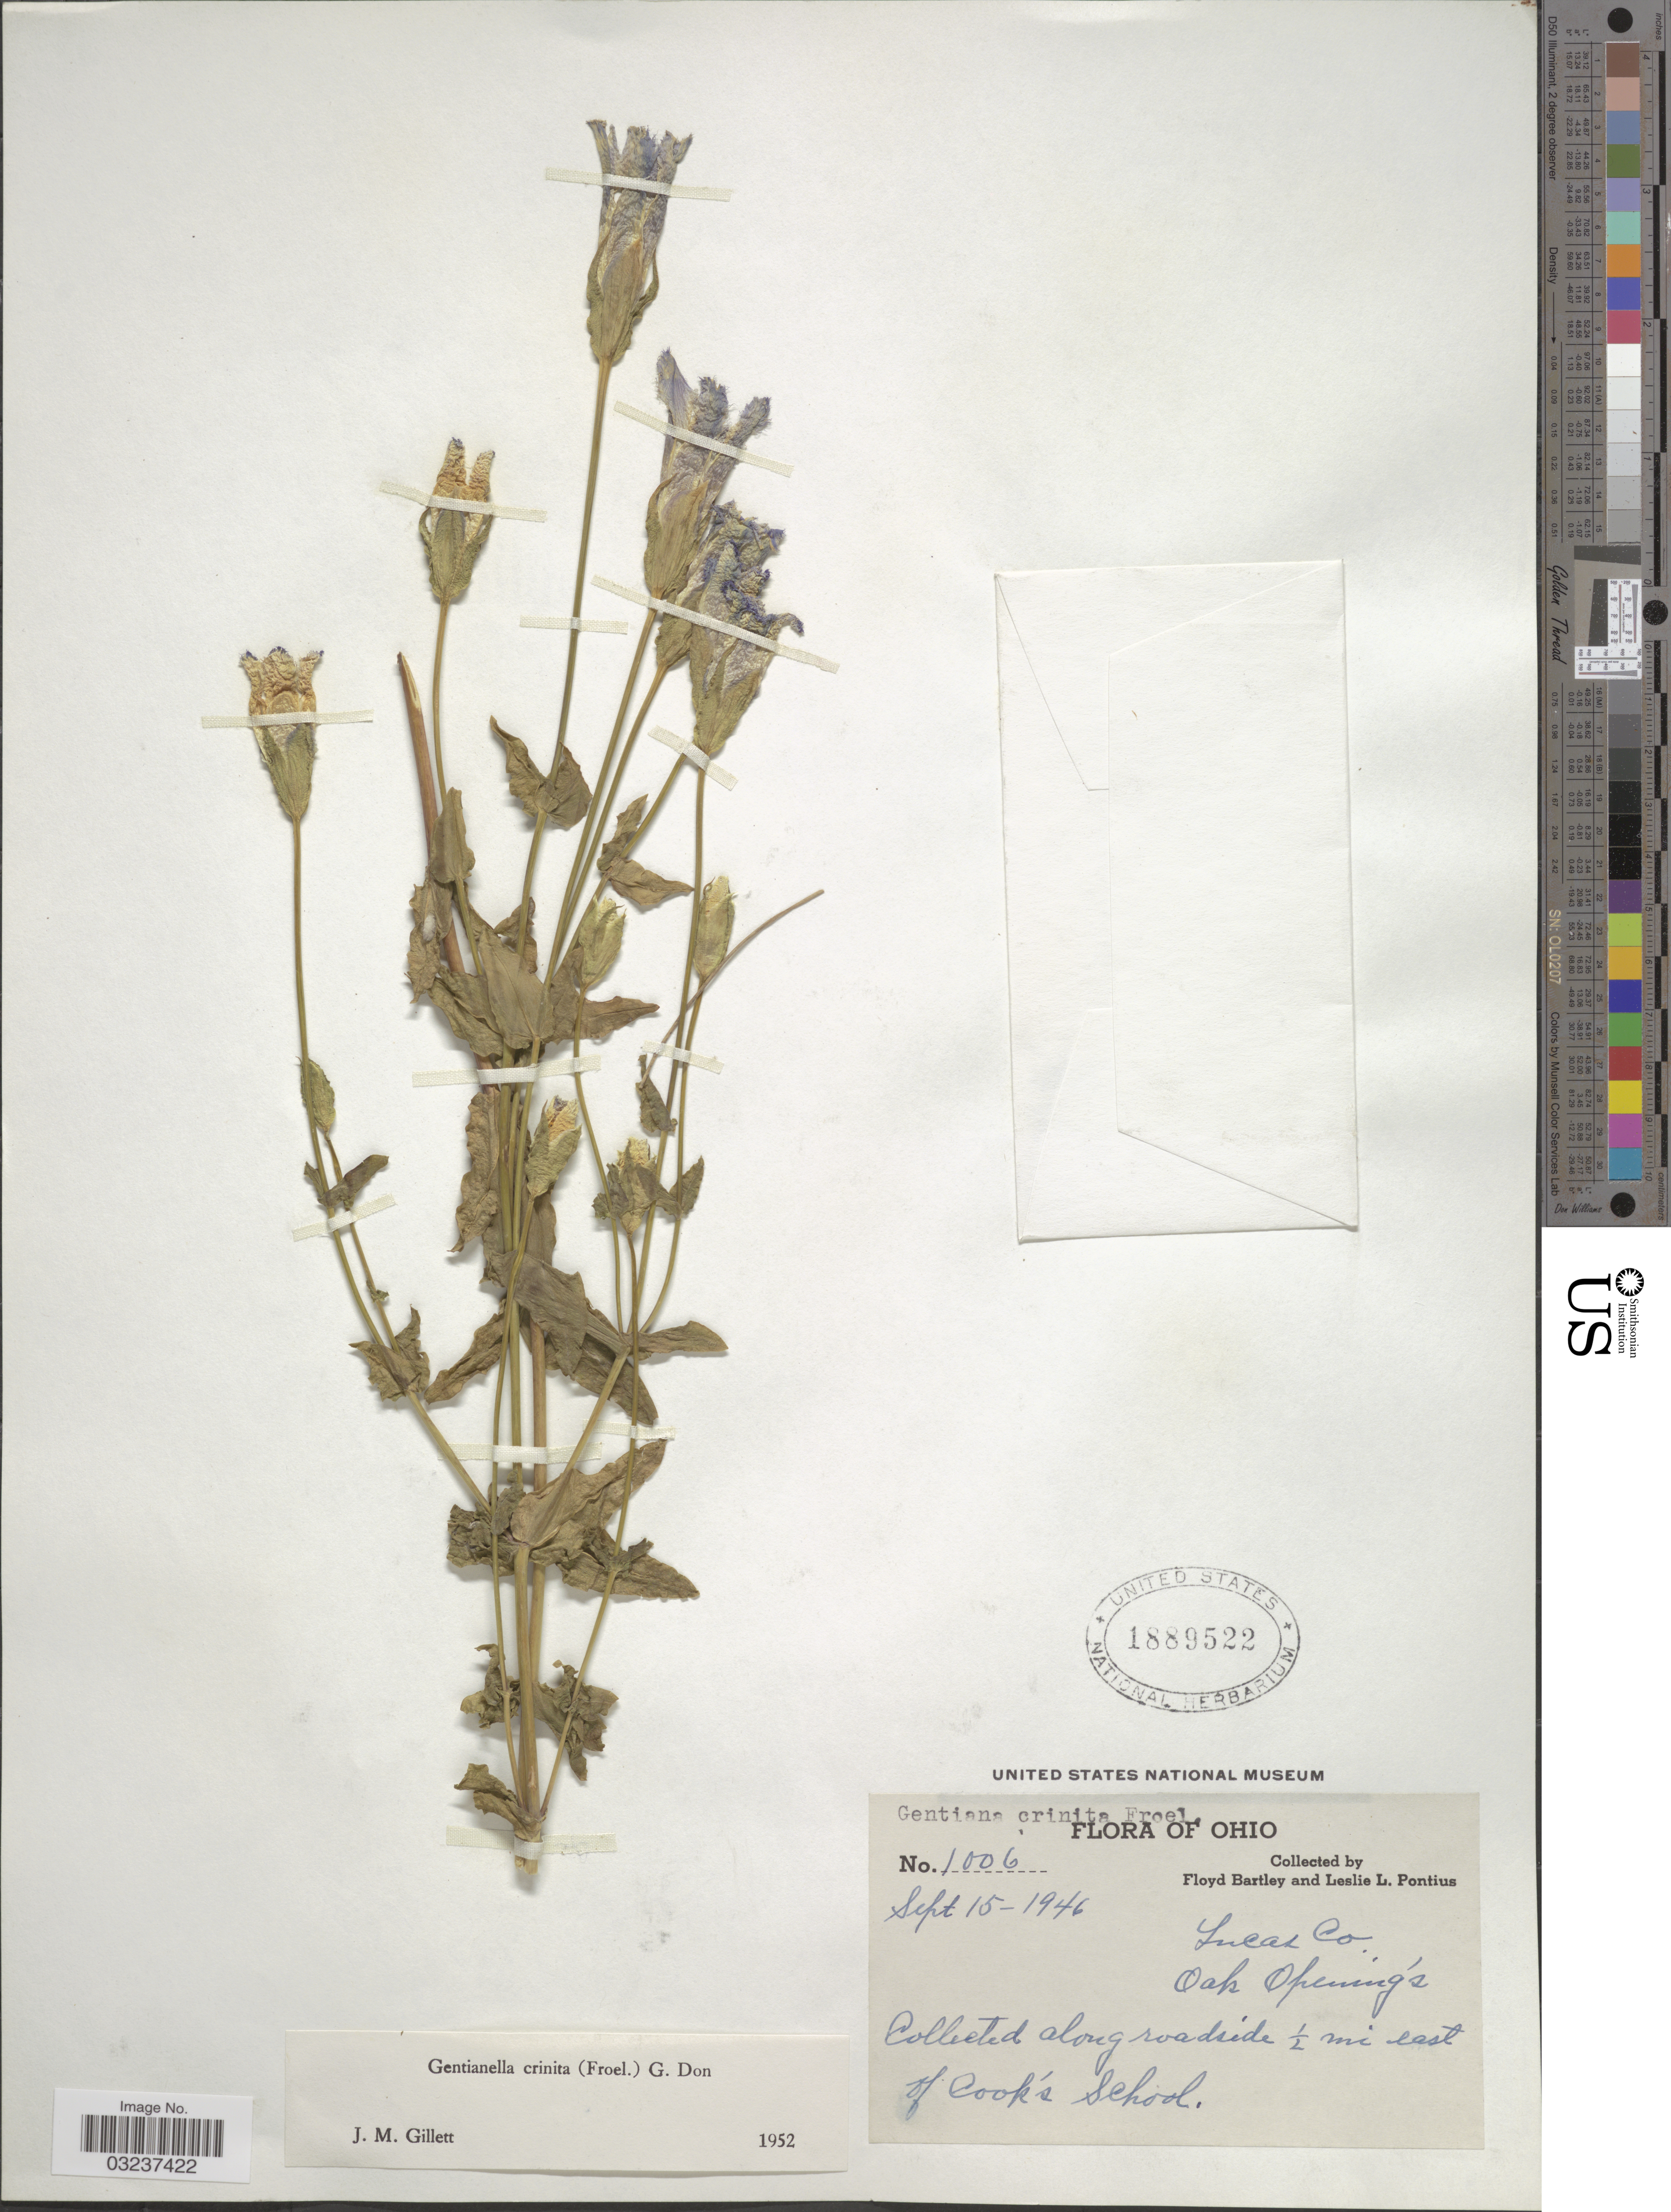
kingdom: Plantae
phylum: Tracheophyta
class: Magnoliopsida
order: Gentianales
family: Gentianaceae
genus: Gentianella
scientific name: Gentianella crinita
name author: (Froel.) G. Don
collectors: F. Bartley & L. Pontius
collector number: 1006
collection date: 1946-09-15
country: United States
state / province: Ohio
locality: Lucas Co. Oak Opening's. Along roadside 1/2 mi east of Cook's School.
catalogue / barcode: US 1889522